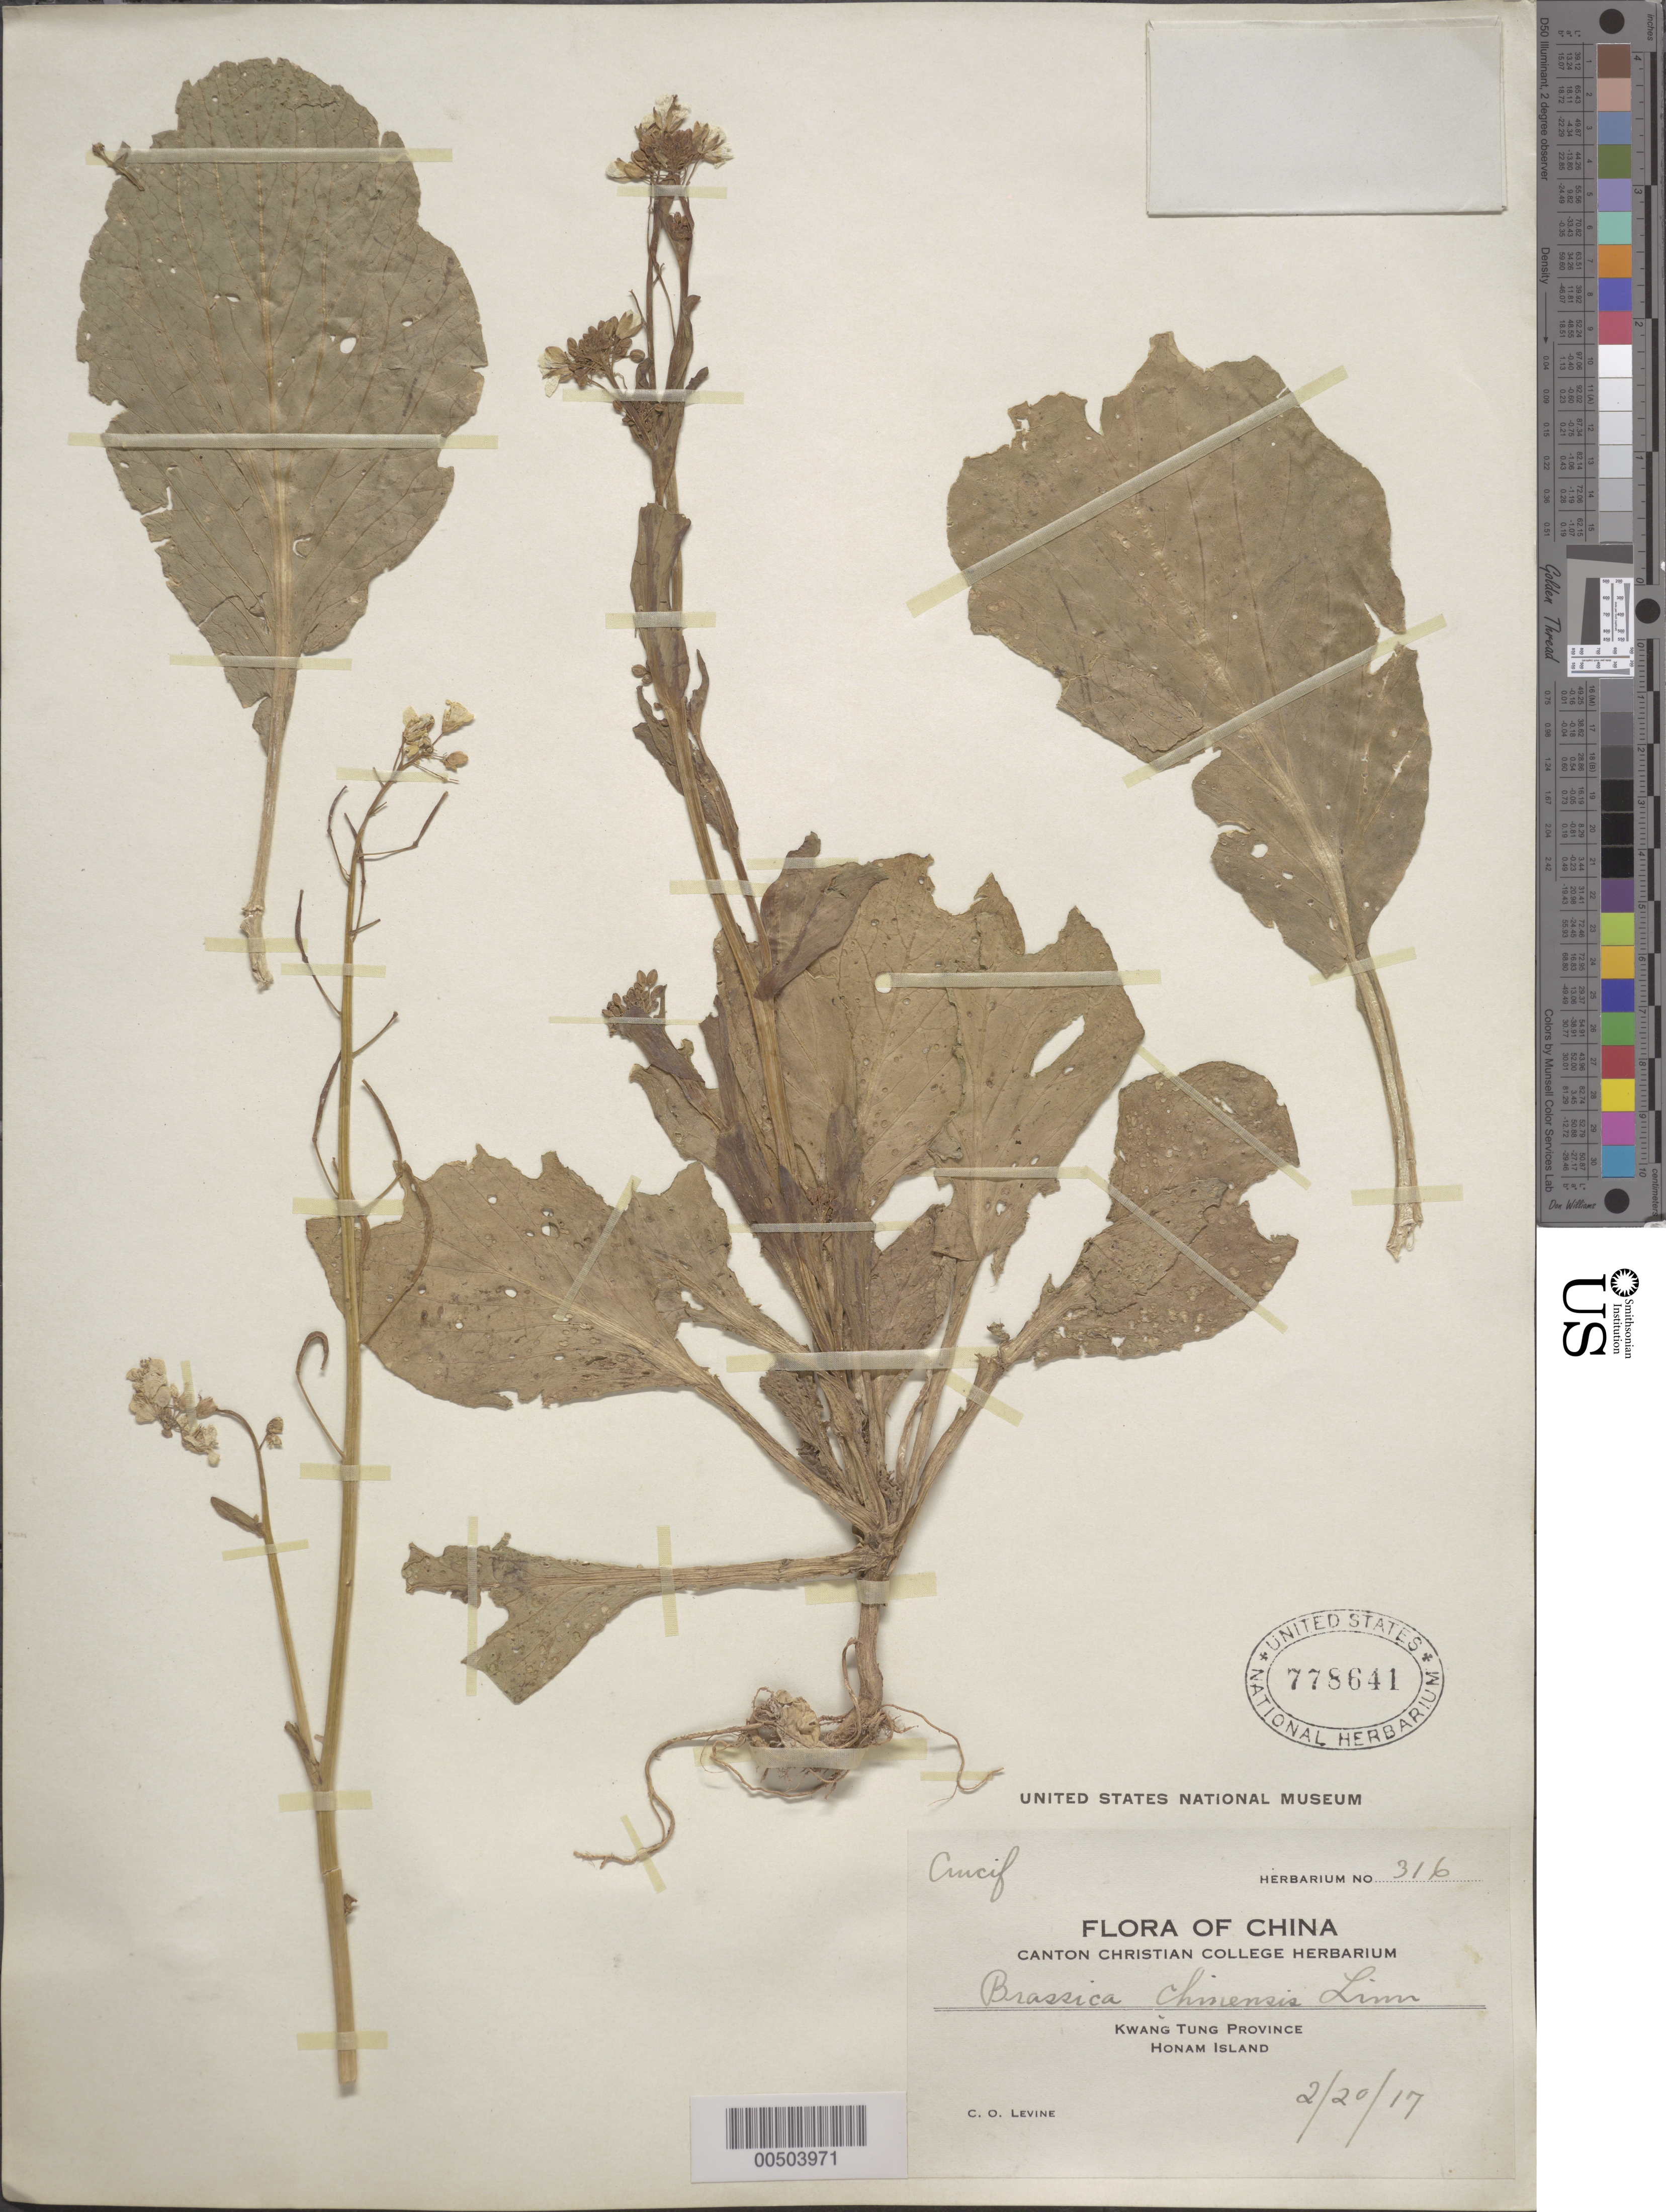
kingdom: Plantae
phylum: Tracheophyta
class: Magnoliopsida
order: Brassicales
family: Brassicaceae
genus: Brassica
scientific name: Brassica chinensis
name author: L.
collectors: C. O. Levine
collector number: Herb. No. 316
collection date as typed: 20 Feb 1917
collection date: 1917-02-20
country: China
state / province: Guangdong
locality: Honam Island (Hainan Prov., Hainan I.?)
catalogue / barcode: US 778641